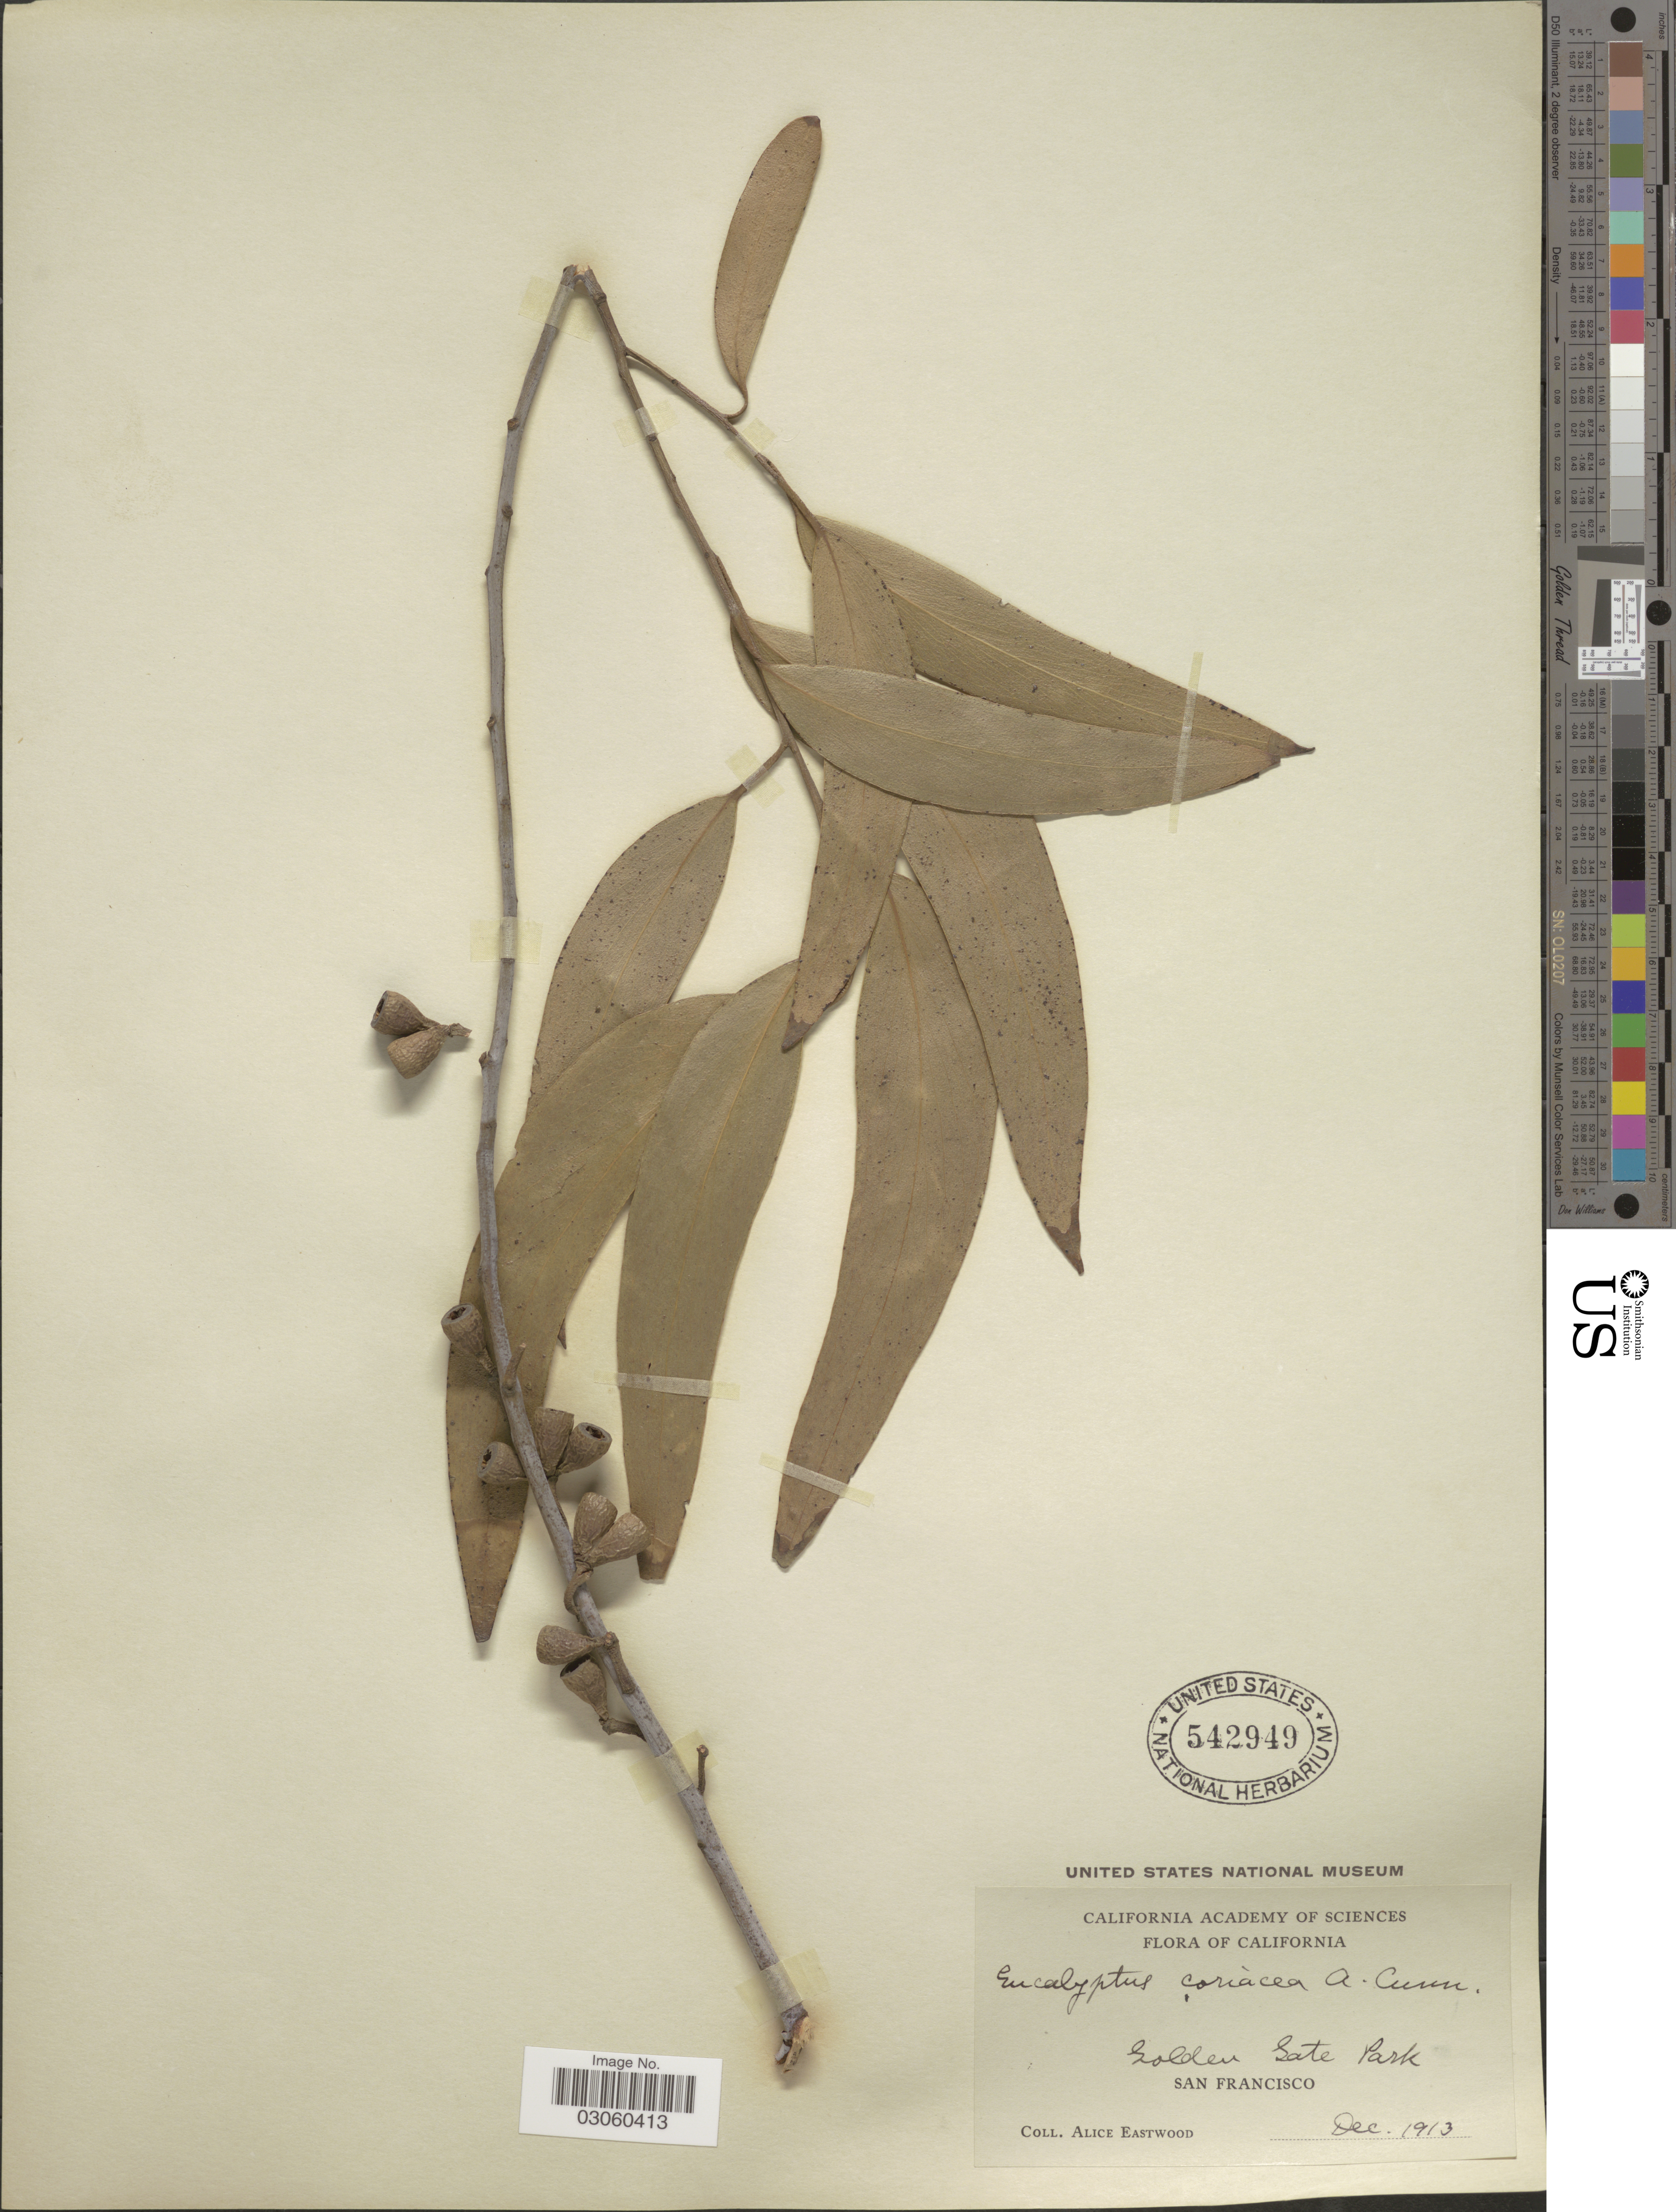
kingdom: Plantae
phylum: Tracheophyta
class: Magnoliopsida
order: Myrtales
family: Myrtaceae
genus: Eucalyptus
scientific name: Eucalyptus coriacea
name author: Schauer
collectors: A. Eastwood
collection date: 1913-12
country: United States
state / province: California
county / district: San Francisco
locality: Golden Gate Park. San Francisco.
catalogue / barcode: US 542949